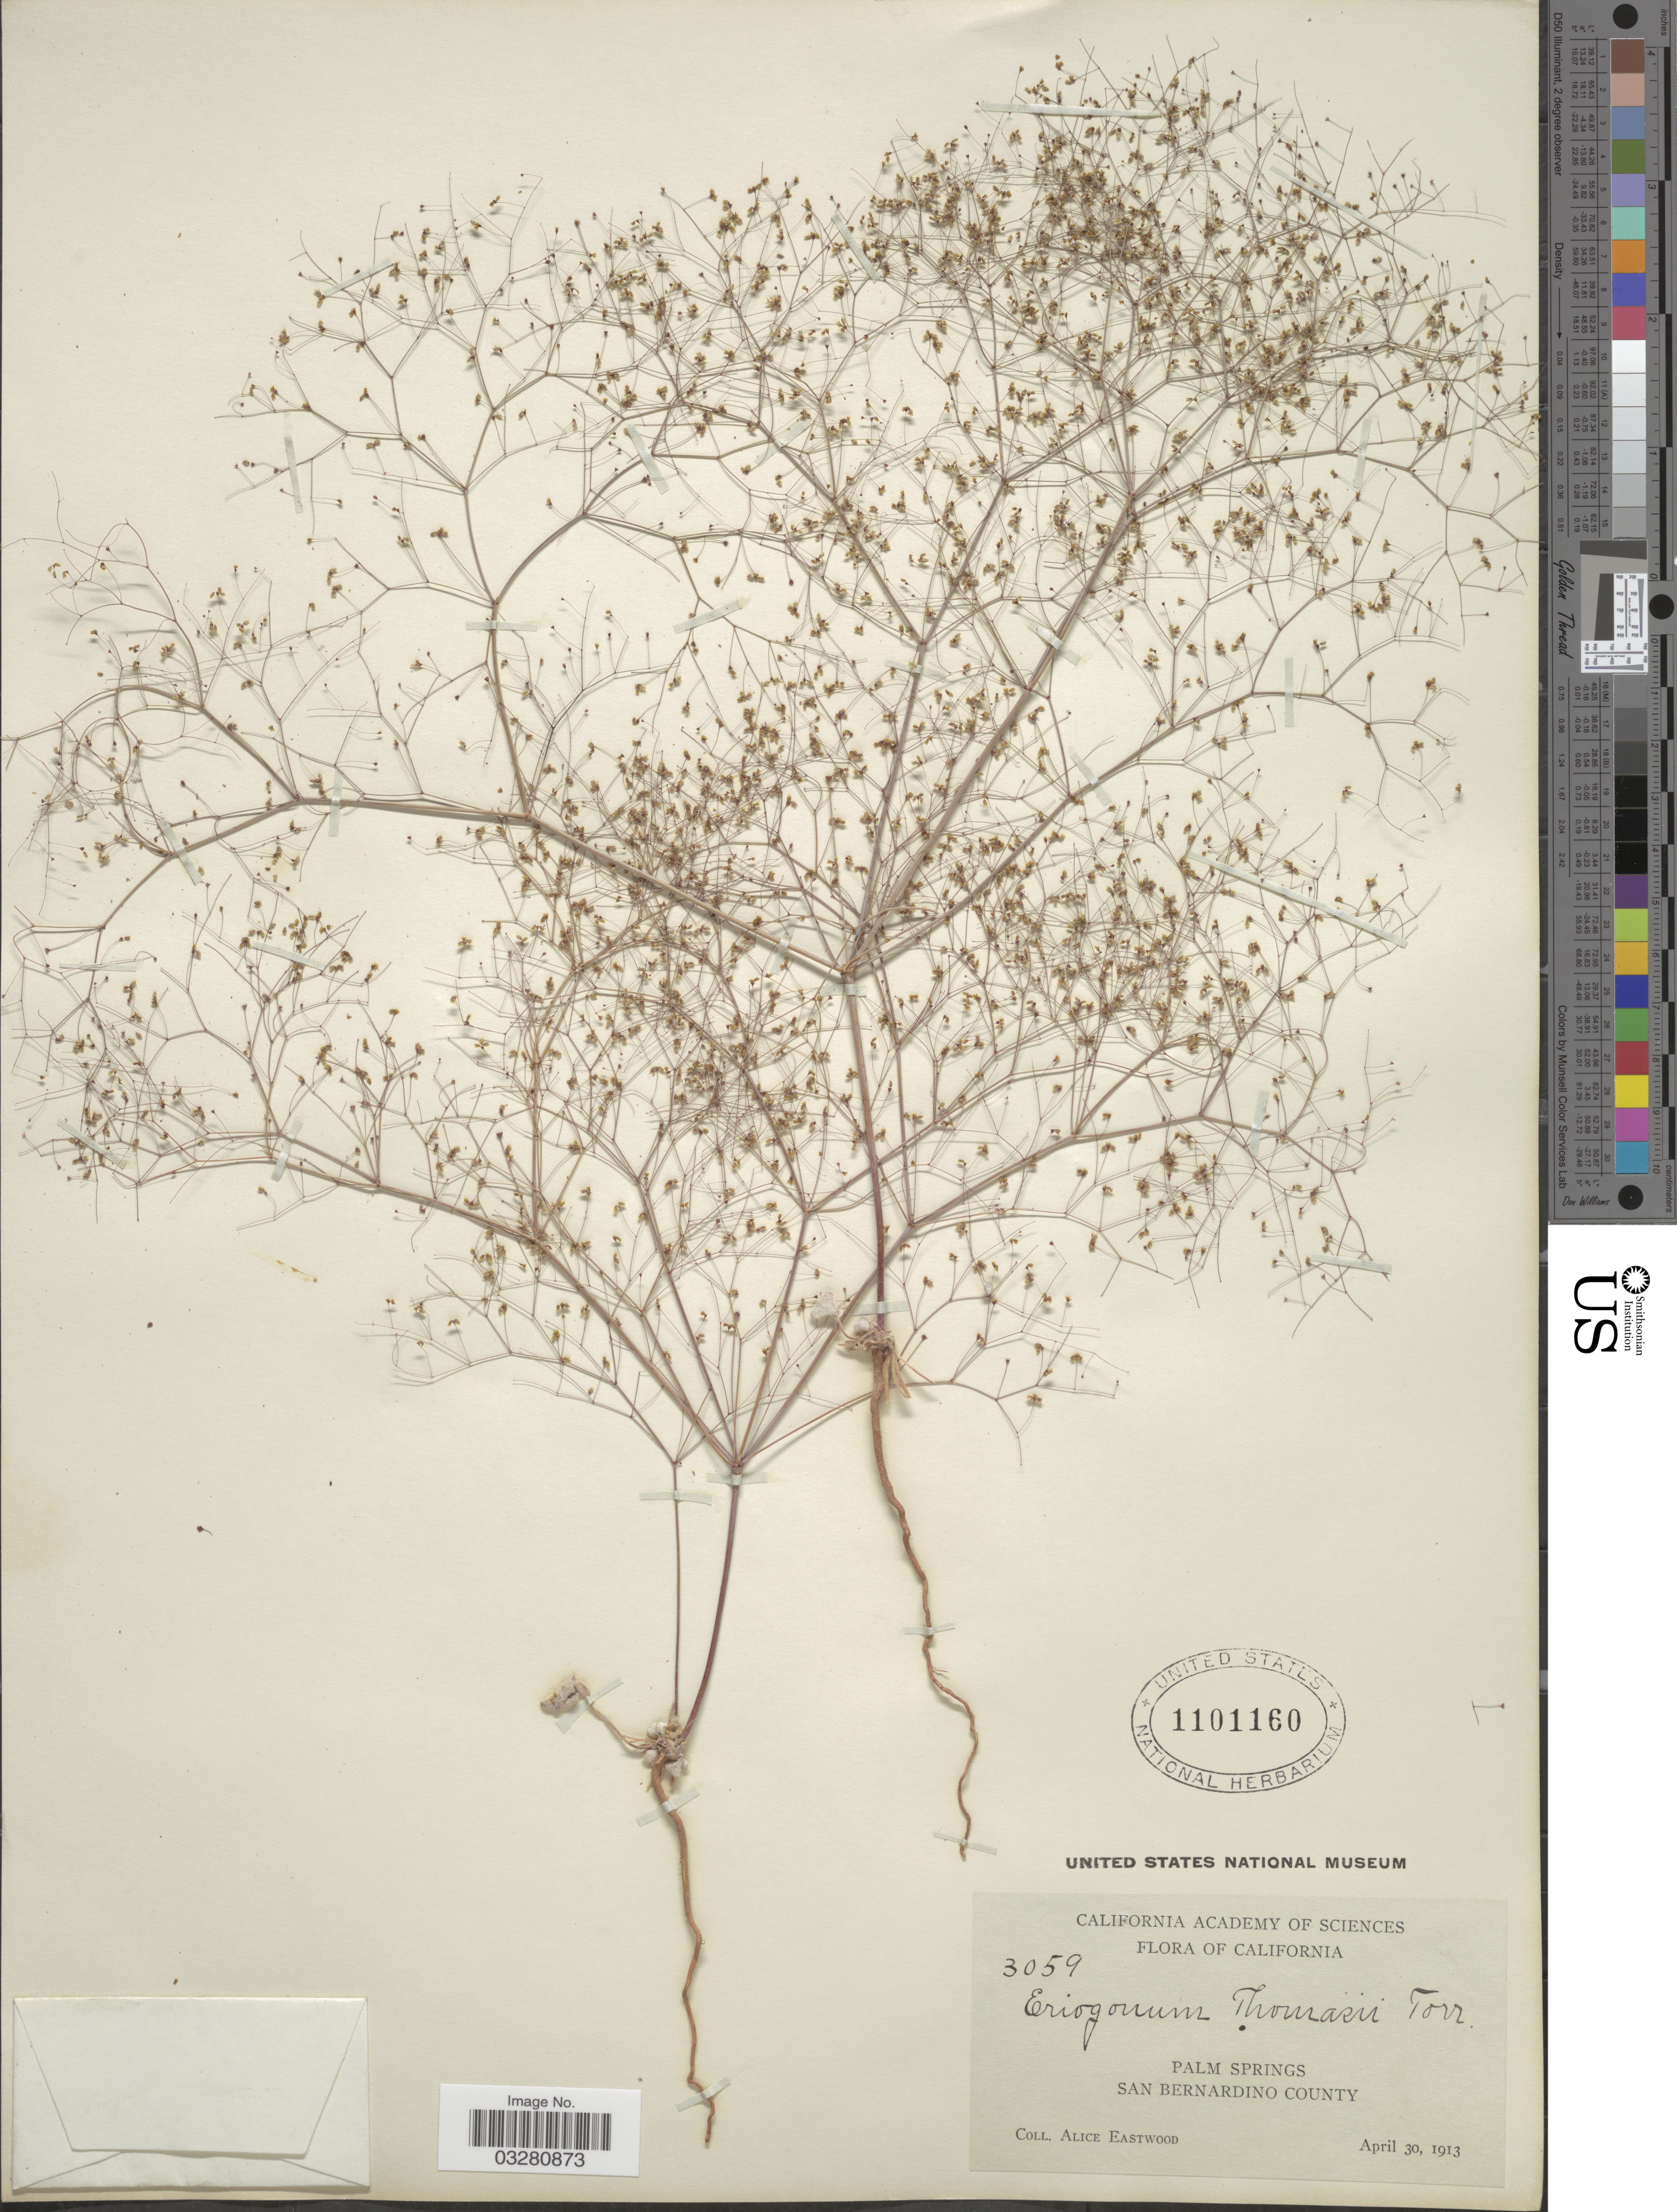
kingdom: Plantae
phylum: Tracheophyta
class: Magnoliopsida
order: Caryophyllales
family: Polygonaceae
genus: Eriogonum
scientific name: Eriogonum thomasii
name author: Torr.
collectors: A. Eastwood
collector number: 3059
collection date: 1913-04-30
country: United States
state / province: California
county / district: San Bernardino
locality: Palm Springs. San Bernardino County.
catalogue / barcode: US 1101160